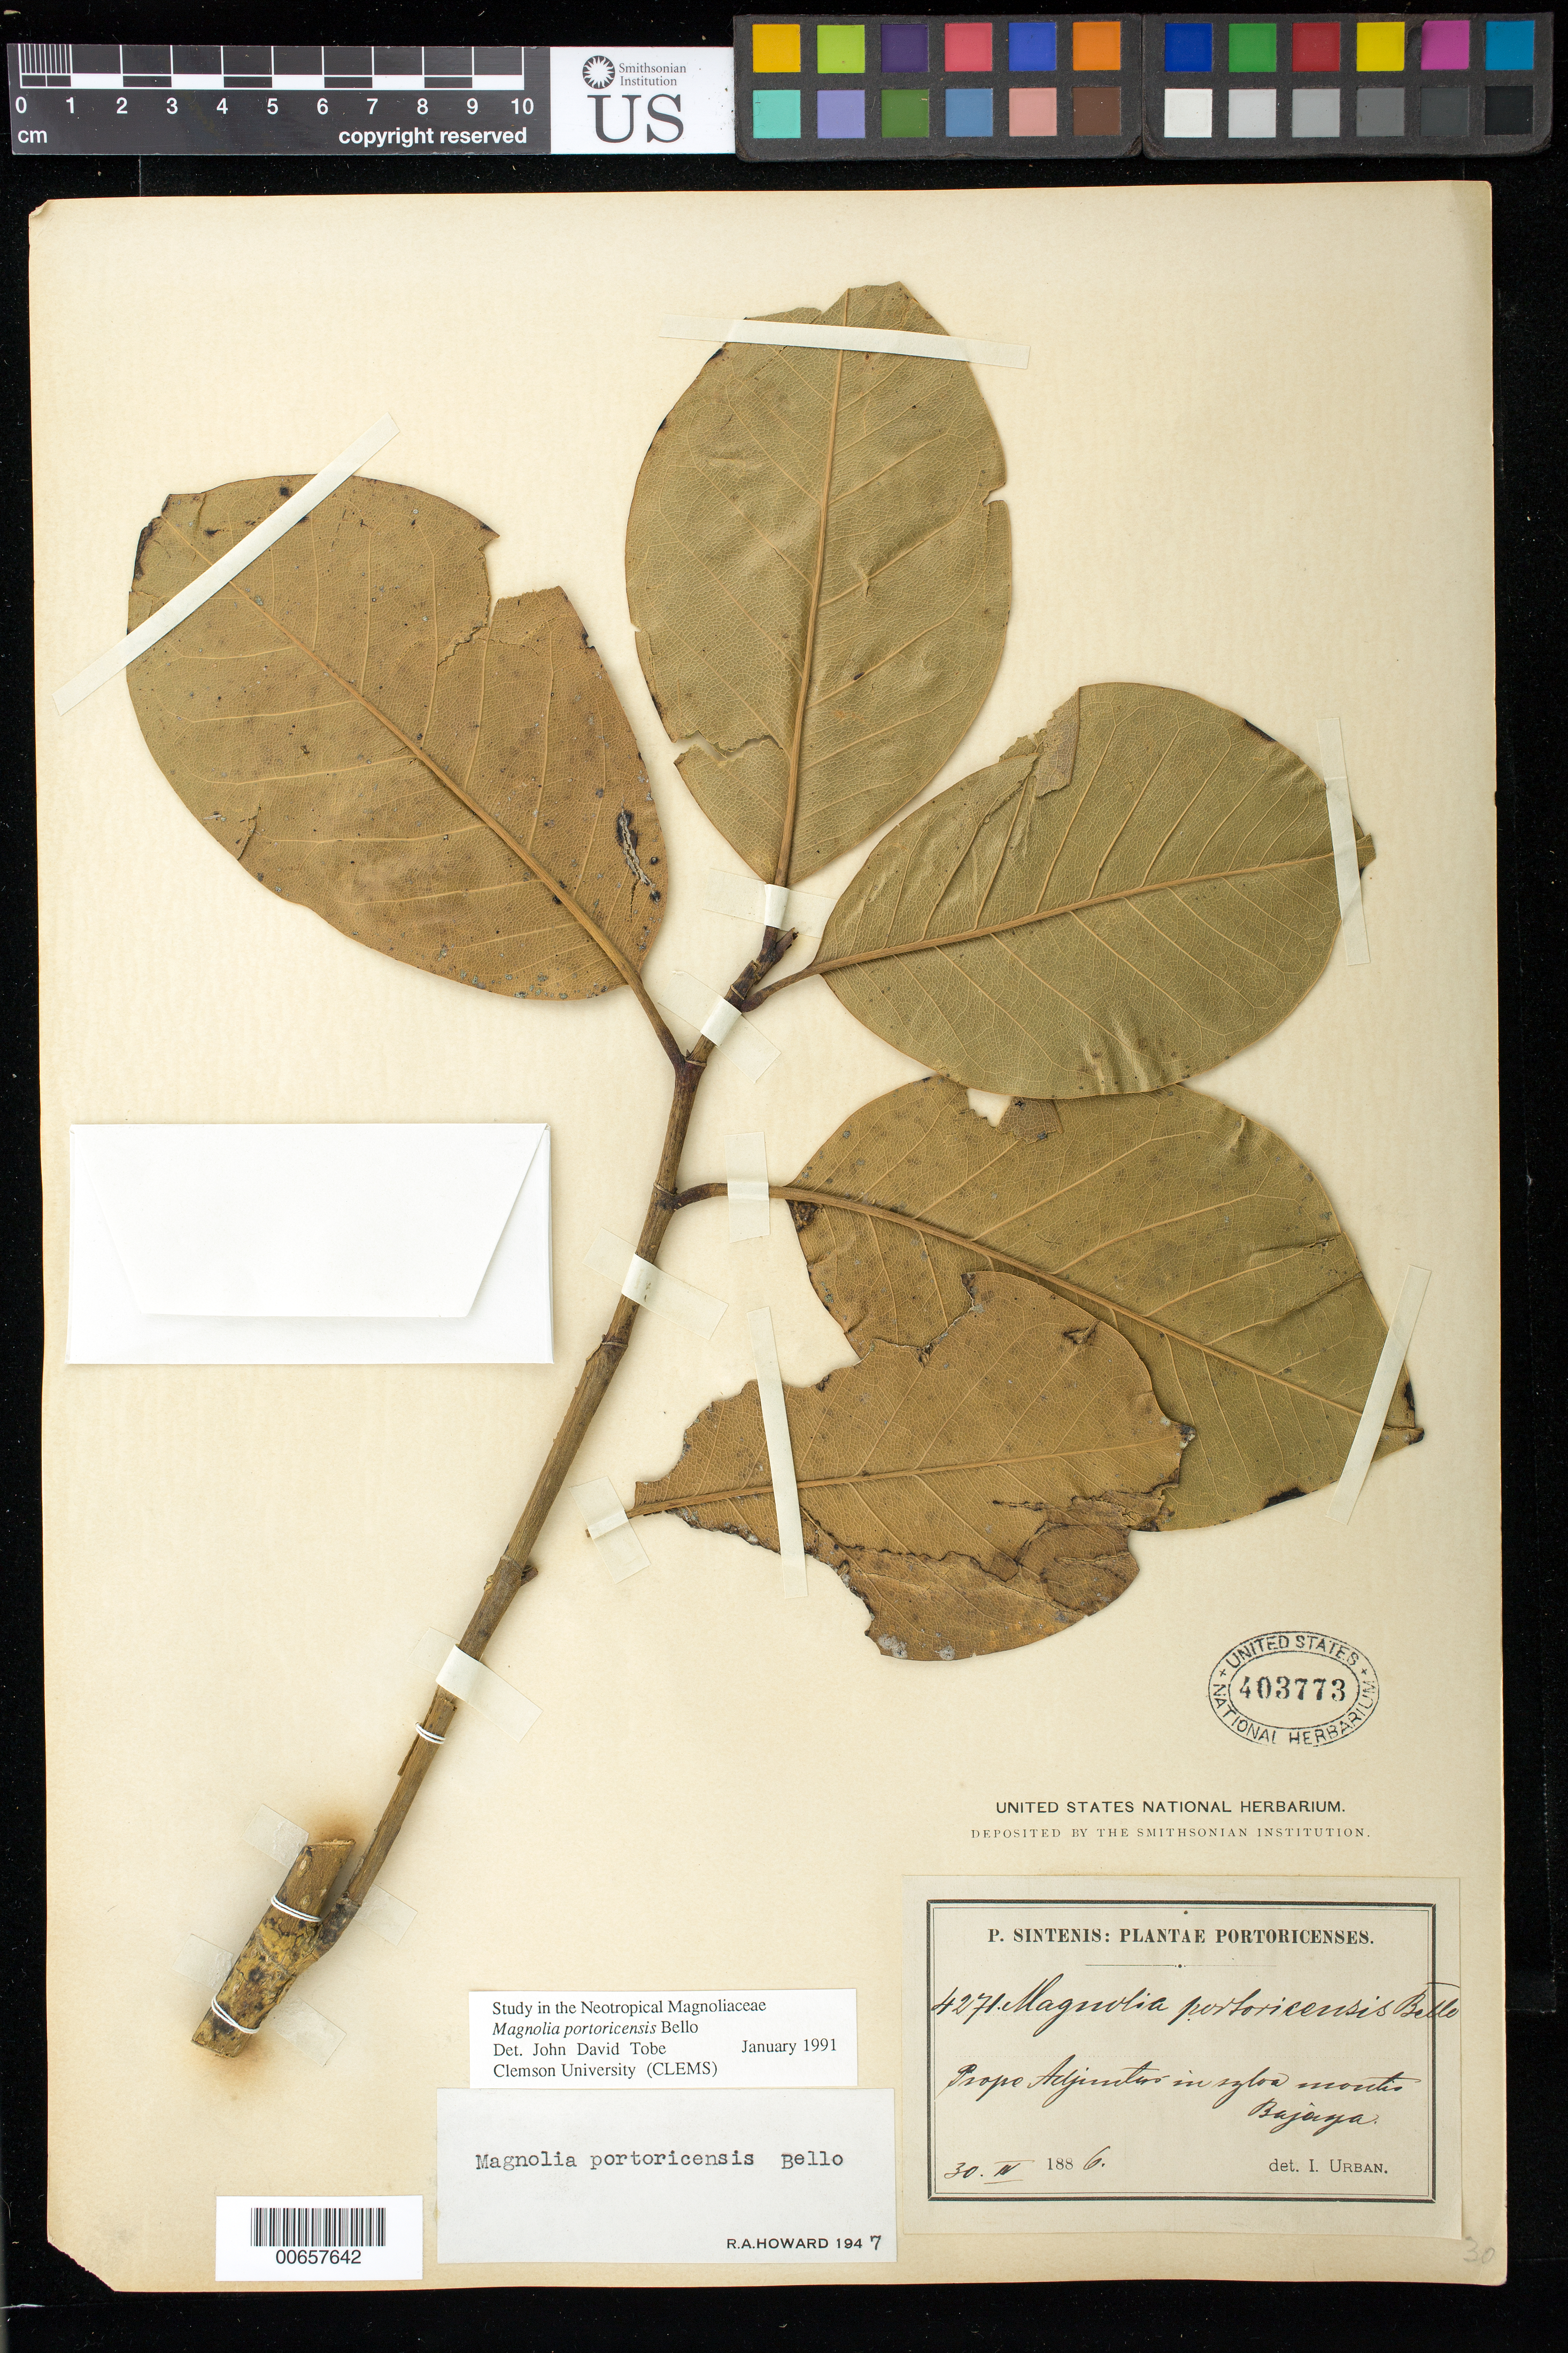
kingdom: Plantae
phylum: Tracheophyta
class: Magnoliopsida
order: Magnoliales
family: Magnoliaceae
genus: Magnolia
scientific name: Magnolia portoricensis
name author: Bello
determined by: Tobe, J. D., (CLEMS), Clemson University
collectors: P. Sintenis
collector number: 4271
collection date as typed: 30 Apr 1886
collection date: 1886-04-30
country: Puerto Rico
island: Greater Antilles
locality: Prope Adjuntas, montis Bajaya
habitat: In sylva montis Bajaya.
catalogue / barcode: US 403773